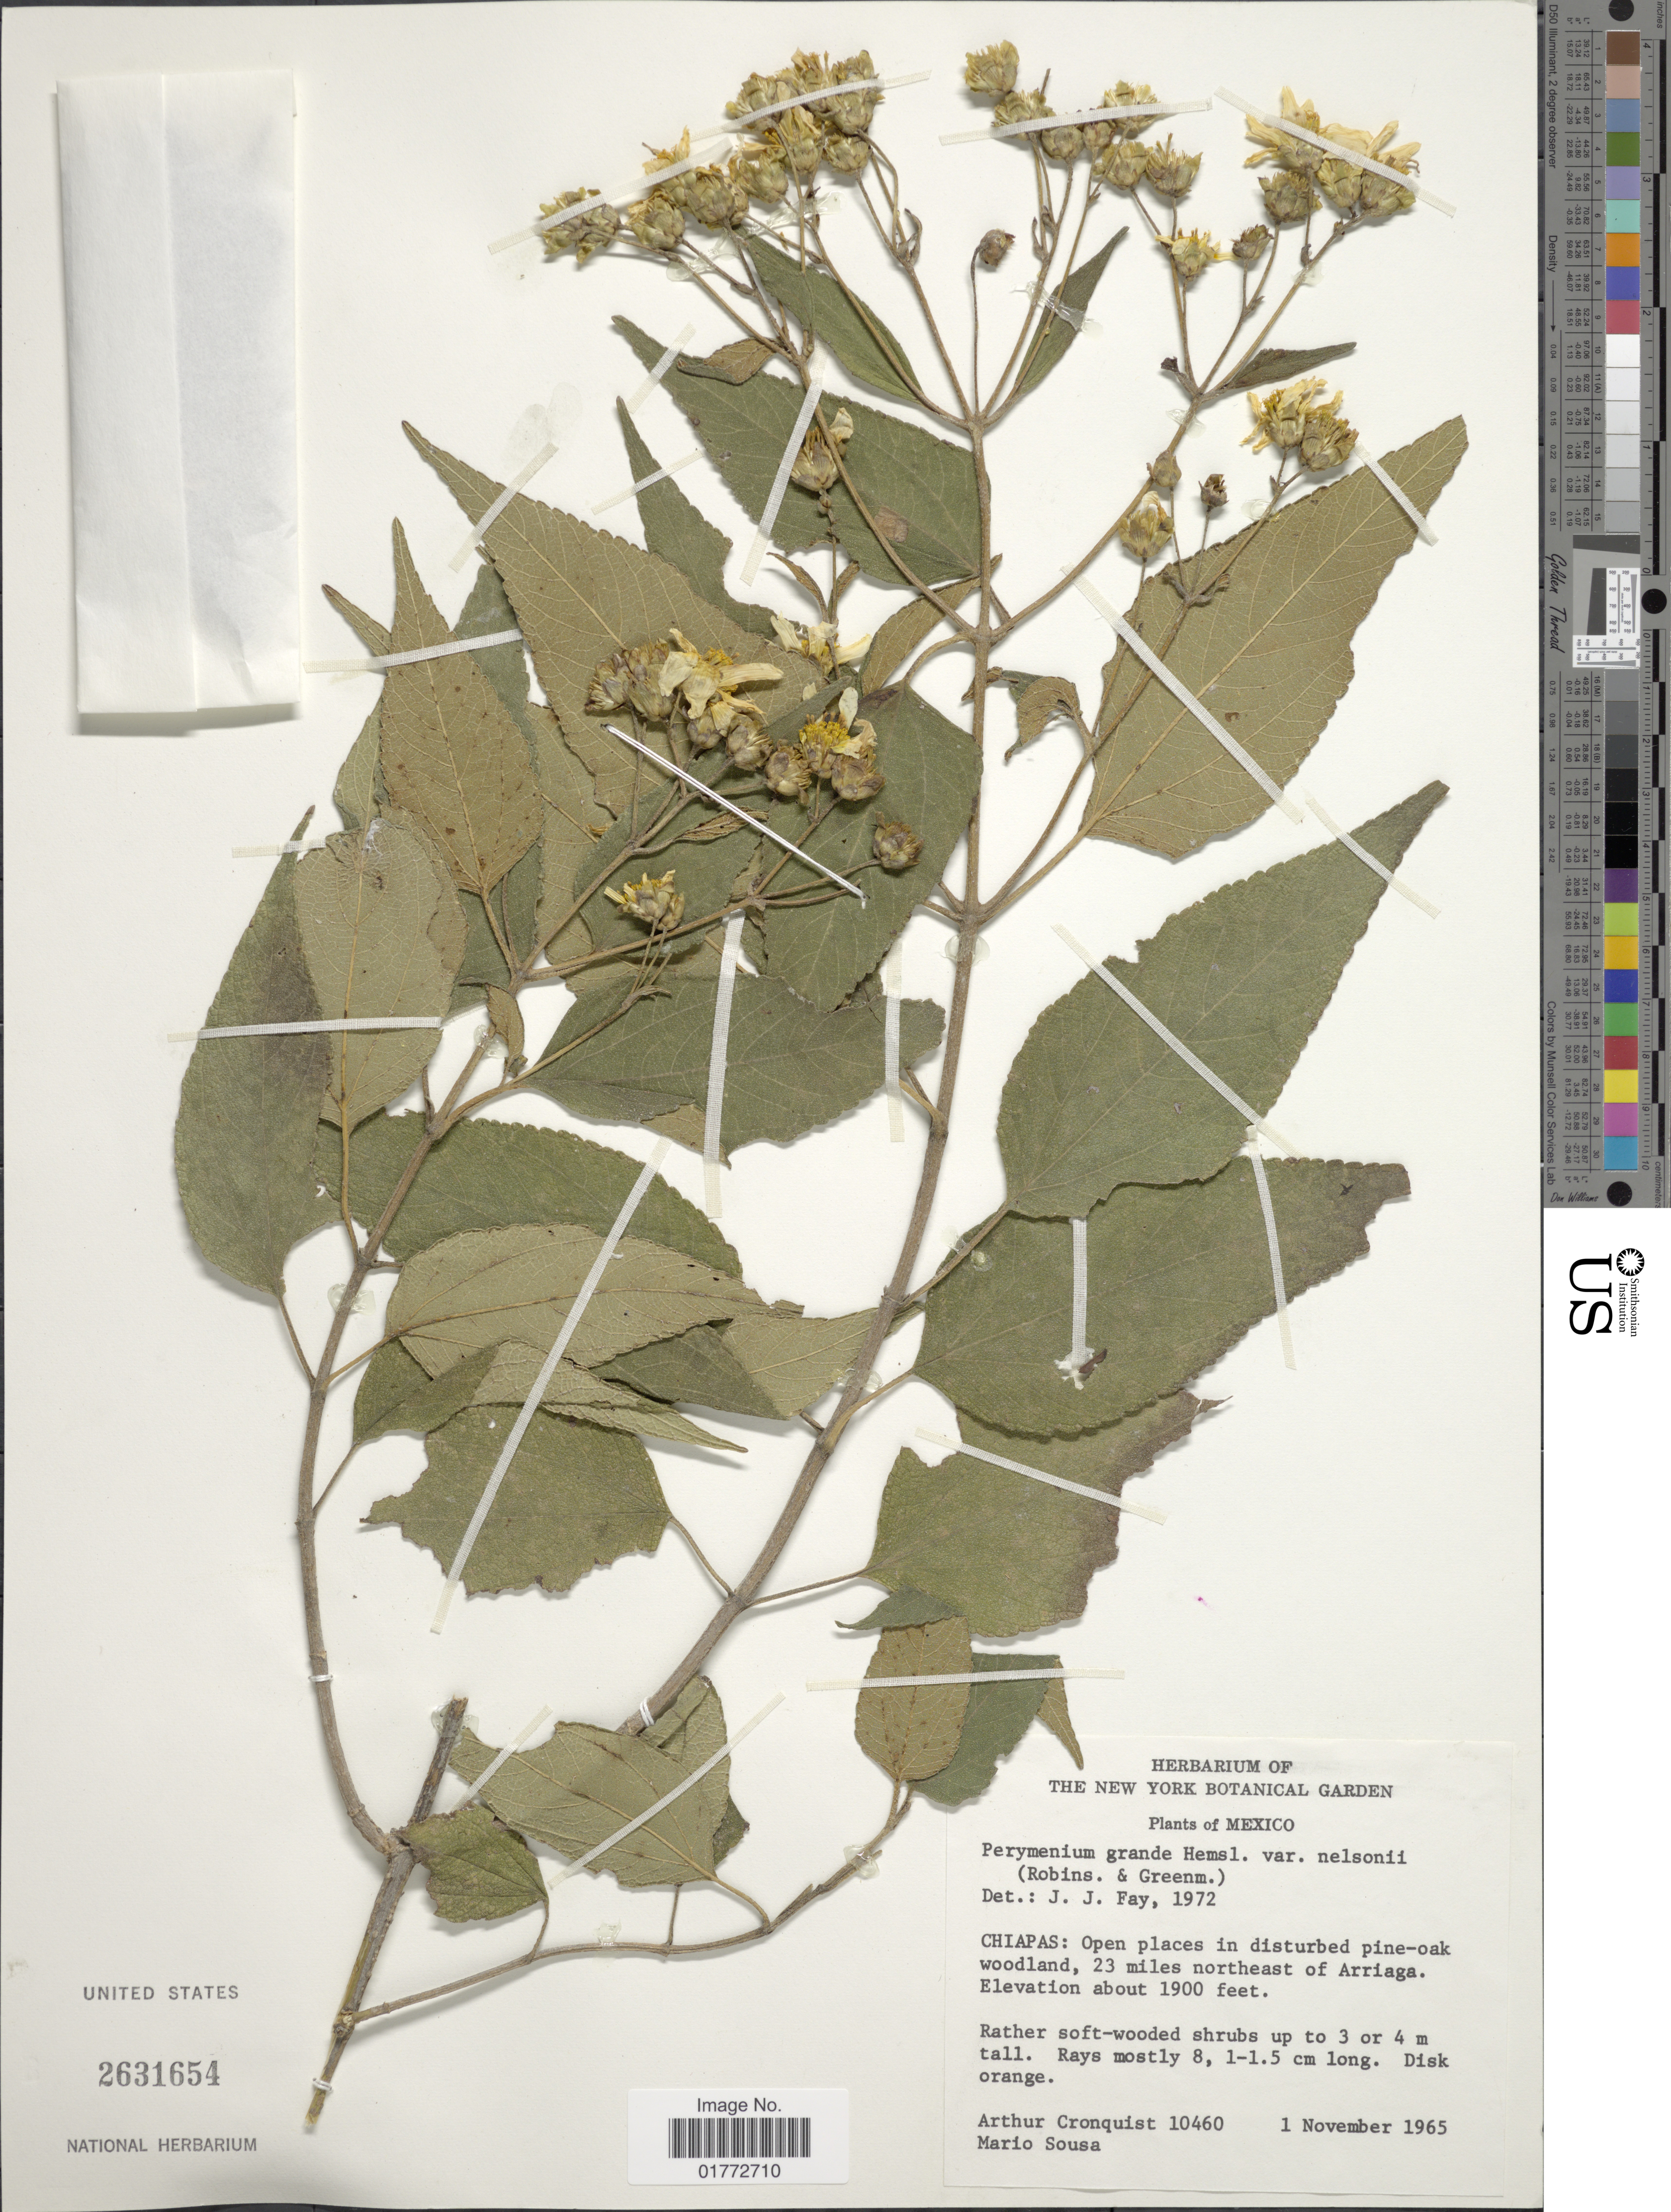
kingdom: Plantae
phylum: Tracheophyta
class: Magnoliopsida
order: Asterales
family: Asteraceae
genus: Perymenium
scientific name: Perymenium grande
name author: Hemsl.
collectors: A. J. Cronquist & M. Sousa S.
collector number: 10460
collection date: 1965-11-01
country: Mexico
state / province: Chiapas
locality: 23 miles northeast of Arriaga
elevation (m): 579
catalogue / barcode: US 2631654